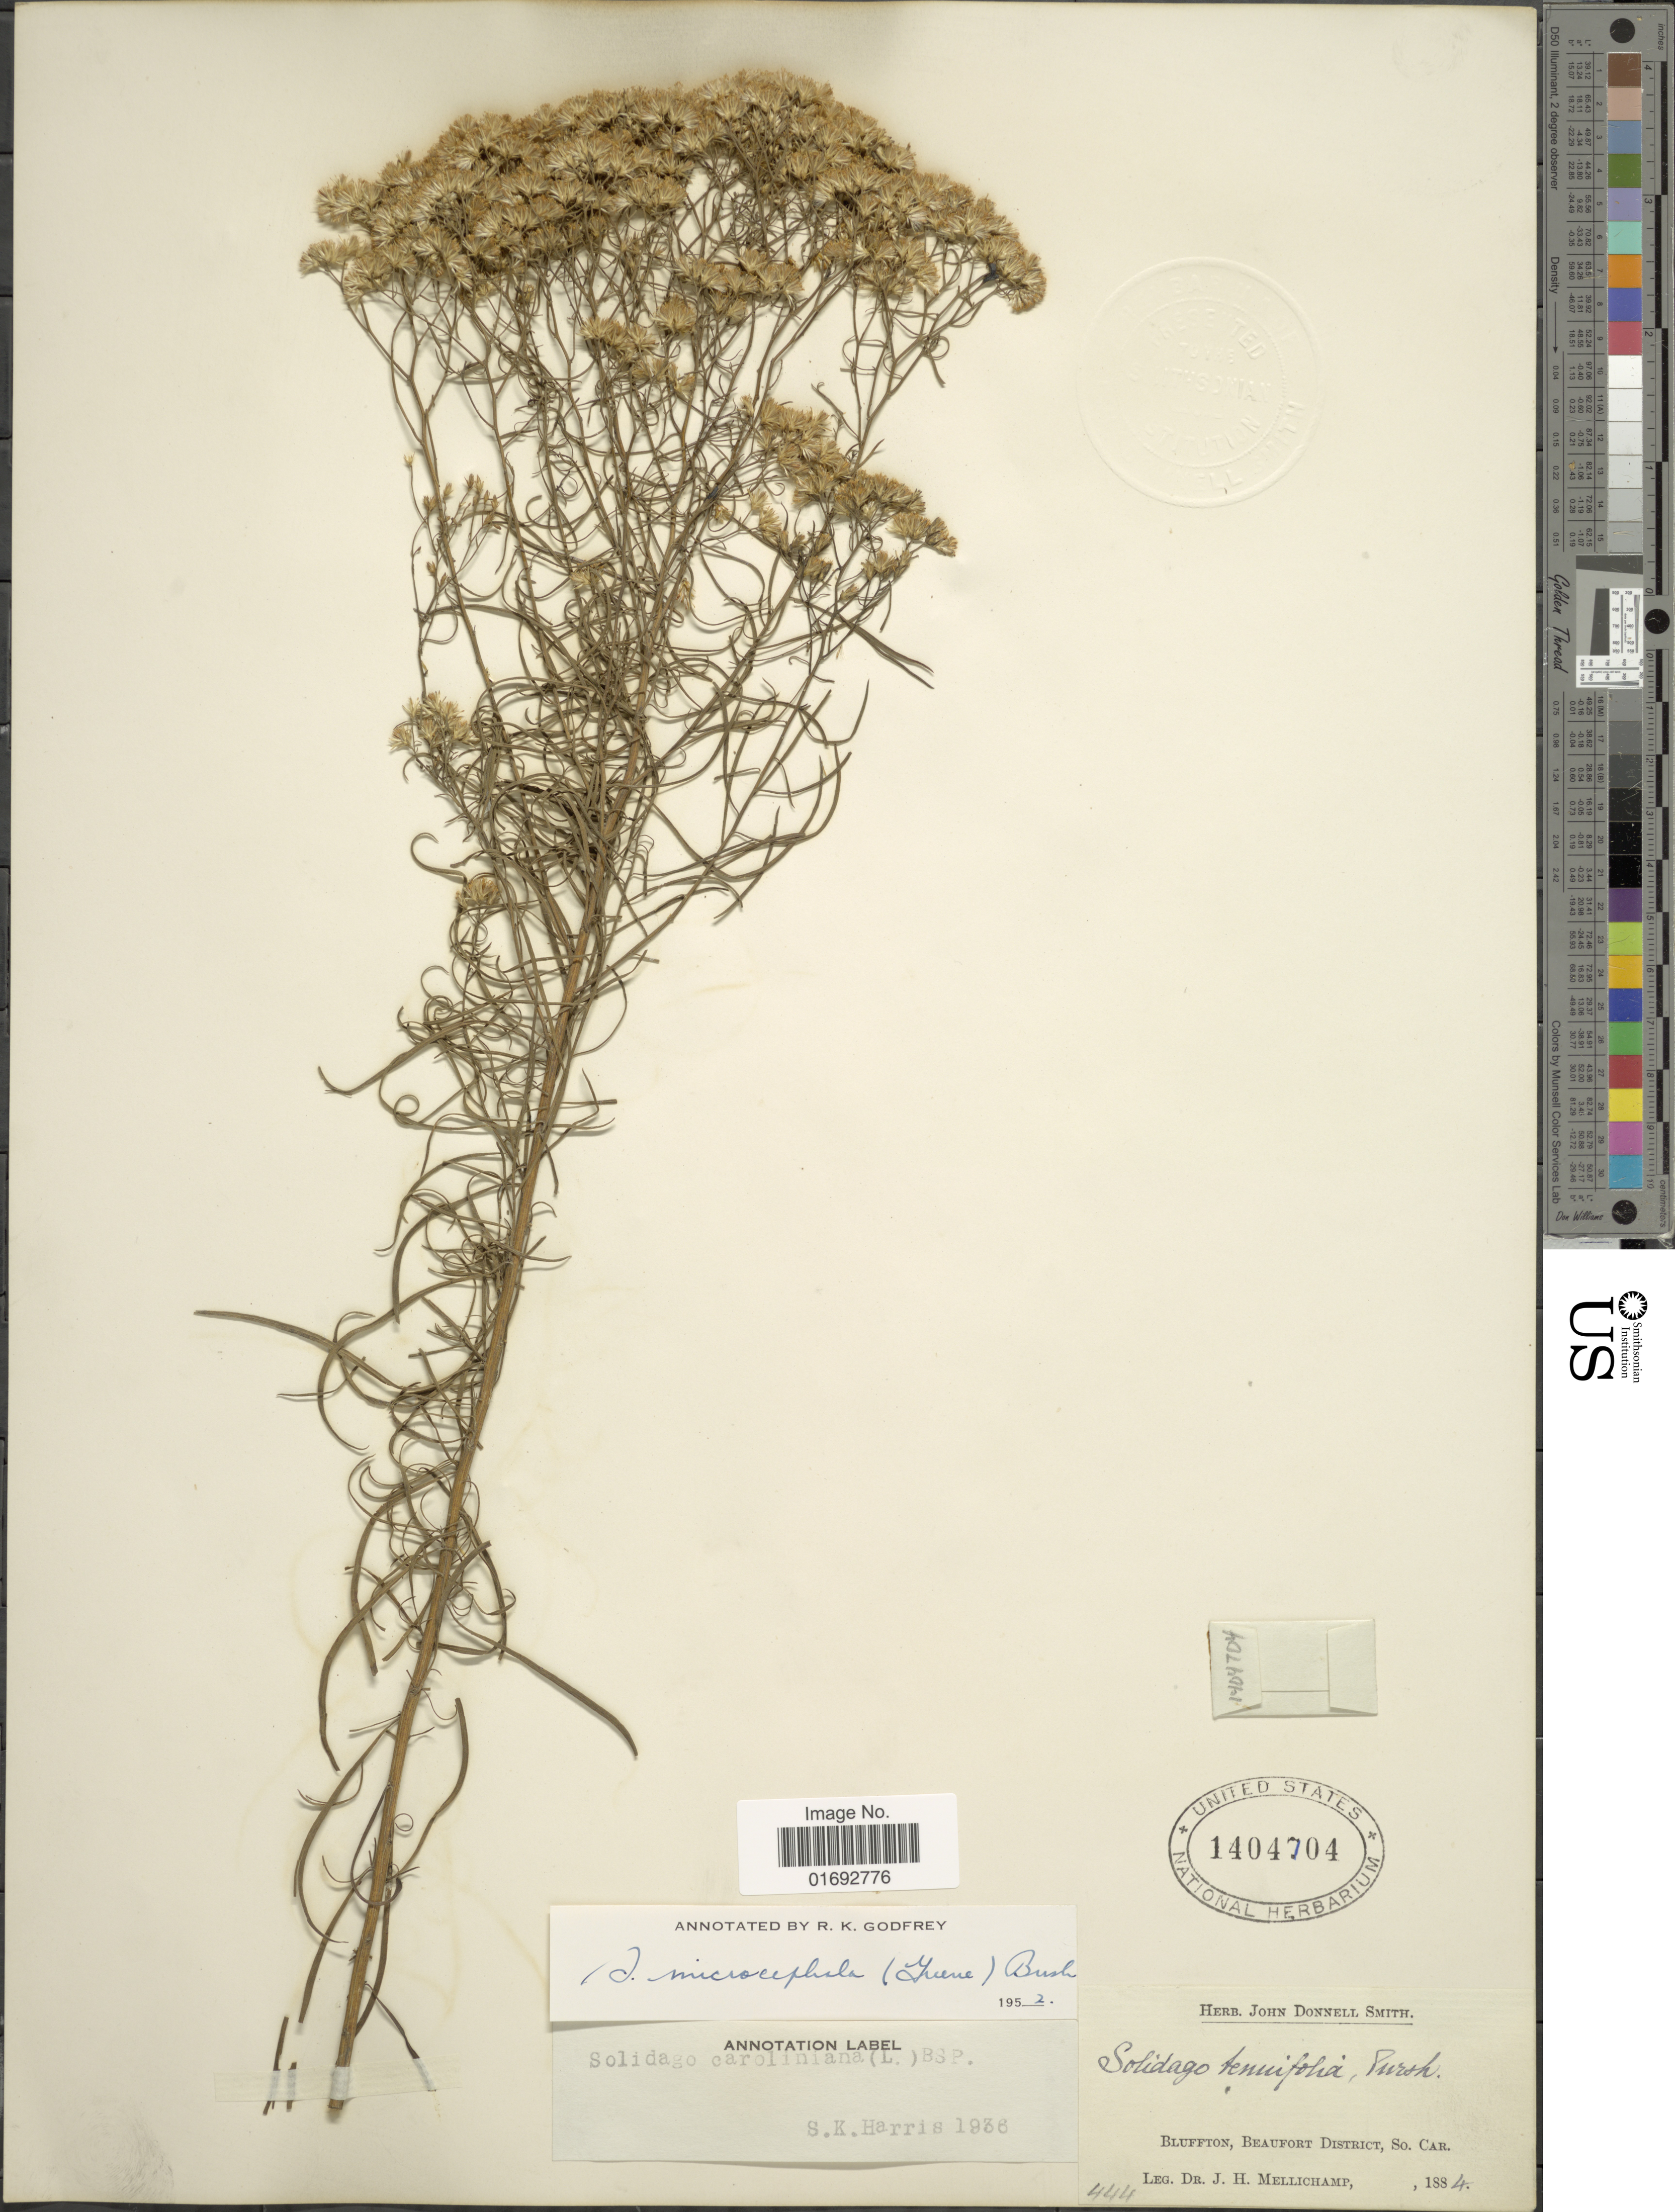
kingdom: Plantae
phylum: Tracheophyta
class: Magnoliopsida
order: Asterales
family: Asteraceae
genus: Euthamia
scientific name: Euthamia tenuifolia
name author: (Pursh) Nutt.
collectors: J. H. Mellichamp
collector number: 444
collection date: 1884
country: United States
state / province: South Carolina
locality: Bluffton, Beaufort District, So. Car.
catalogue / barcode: US 1404704